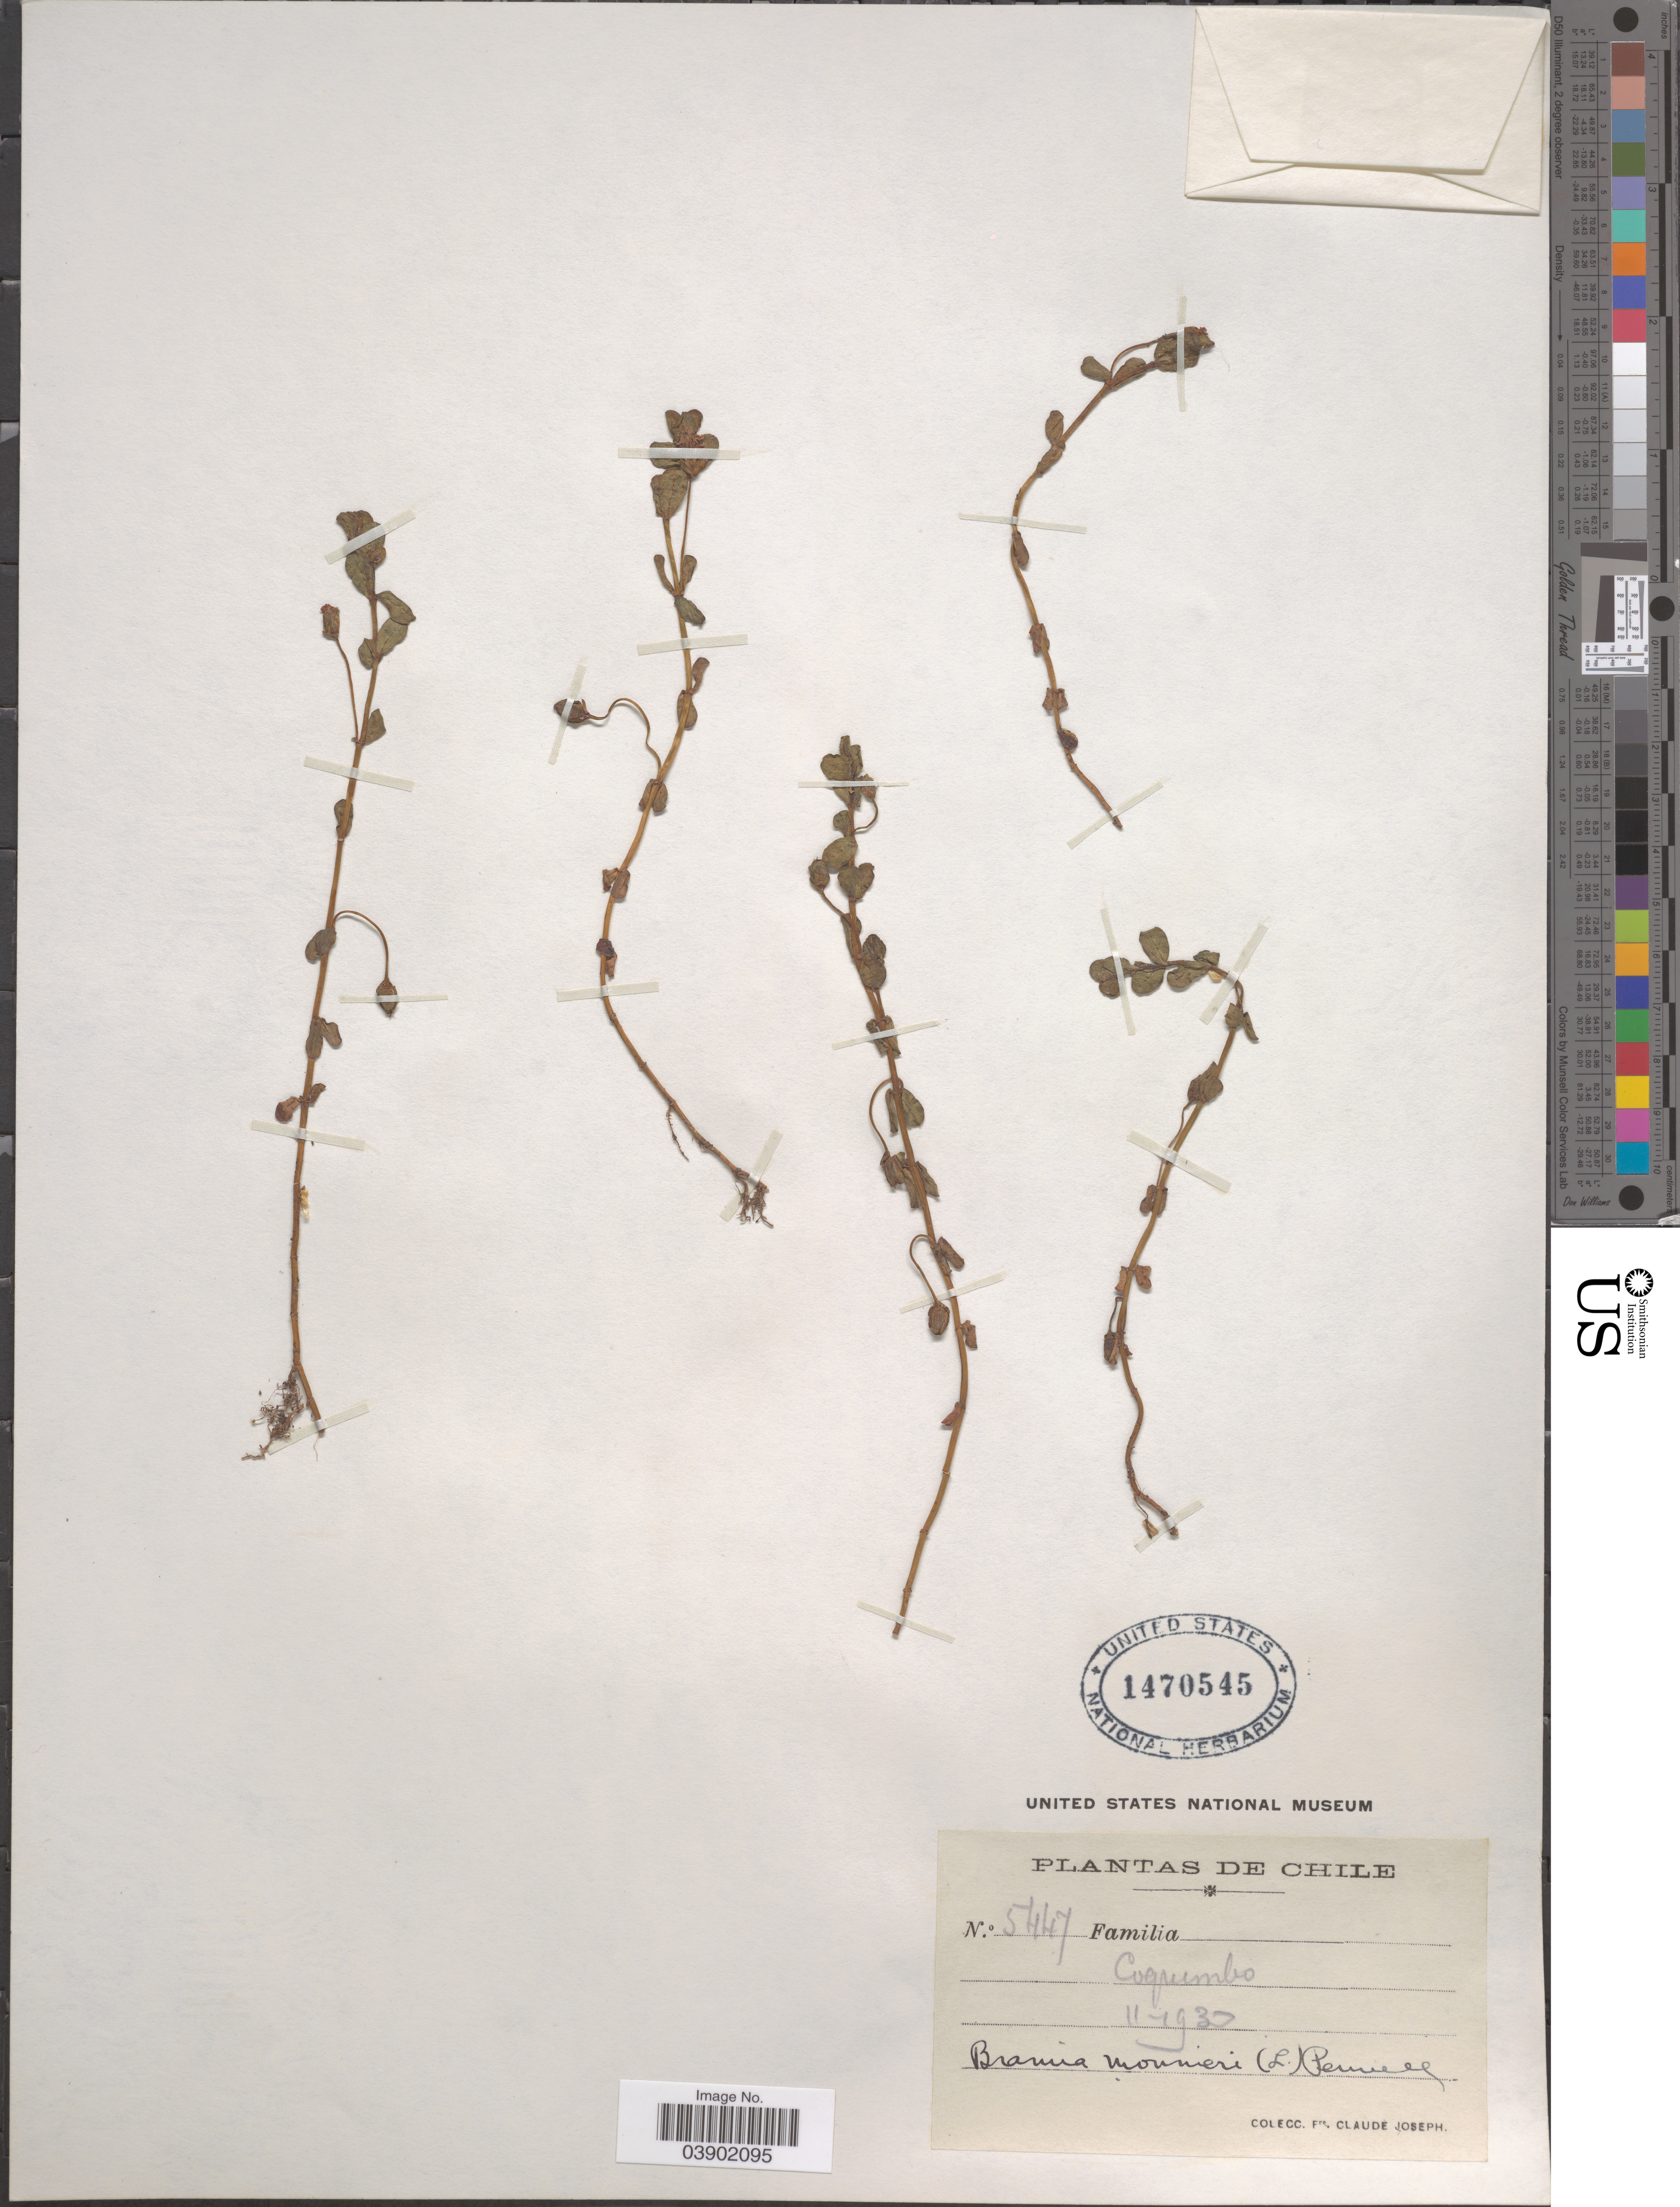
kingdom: Plantae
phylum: Tracheophyta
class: Magnoliopsida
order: Lamiales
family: Plantaginaceae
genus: Bacopa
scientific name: Bacopa monnieri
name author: (L.) Pennell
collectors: Bro. Claude-Joseph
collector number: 5447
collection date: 1930-02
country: Chile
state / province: Coquimbo (IV)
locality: Coquimbo.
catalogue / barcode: US 1470545